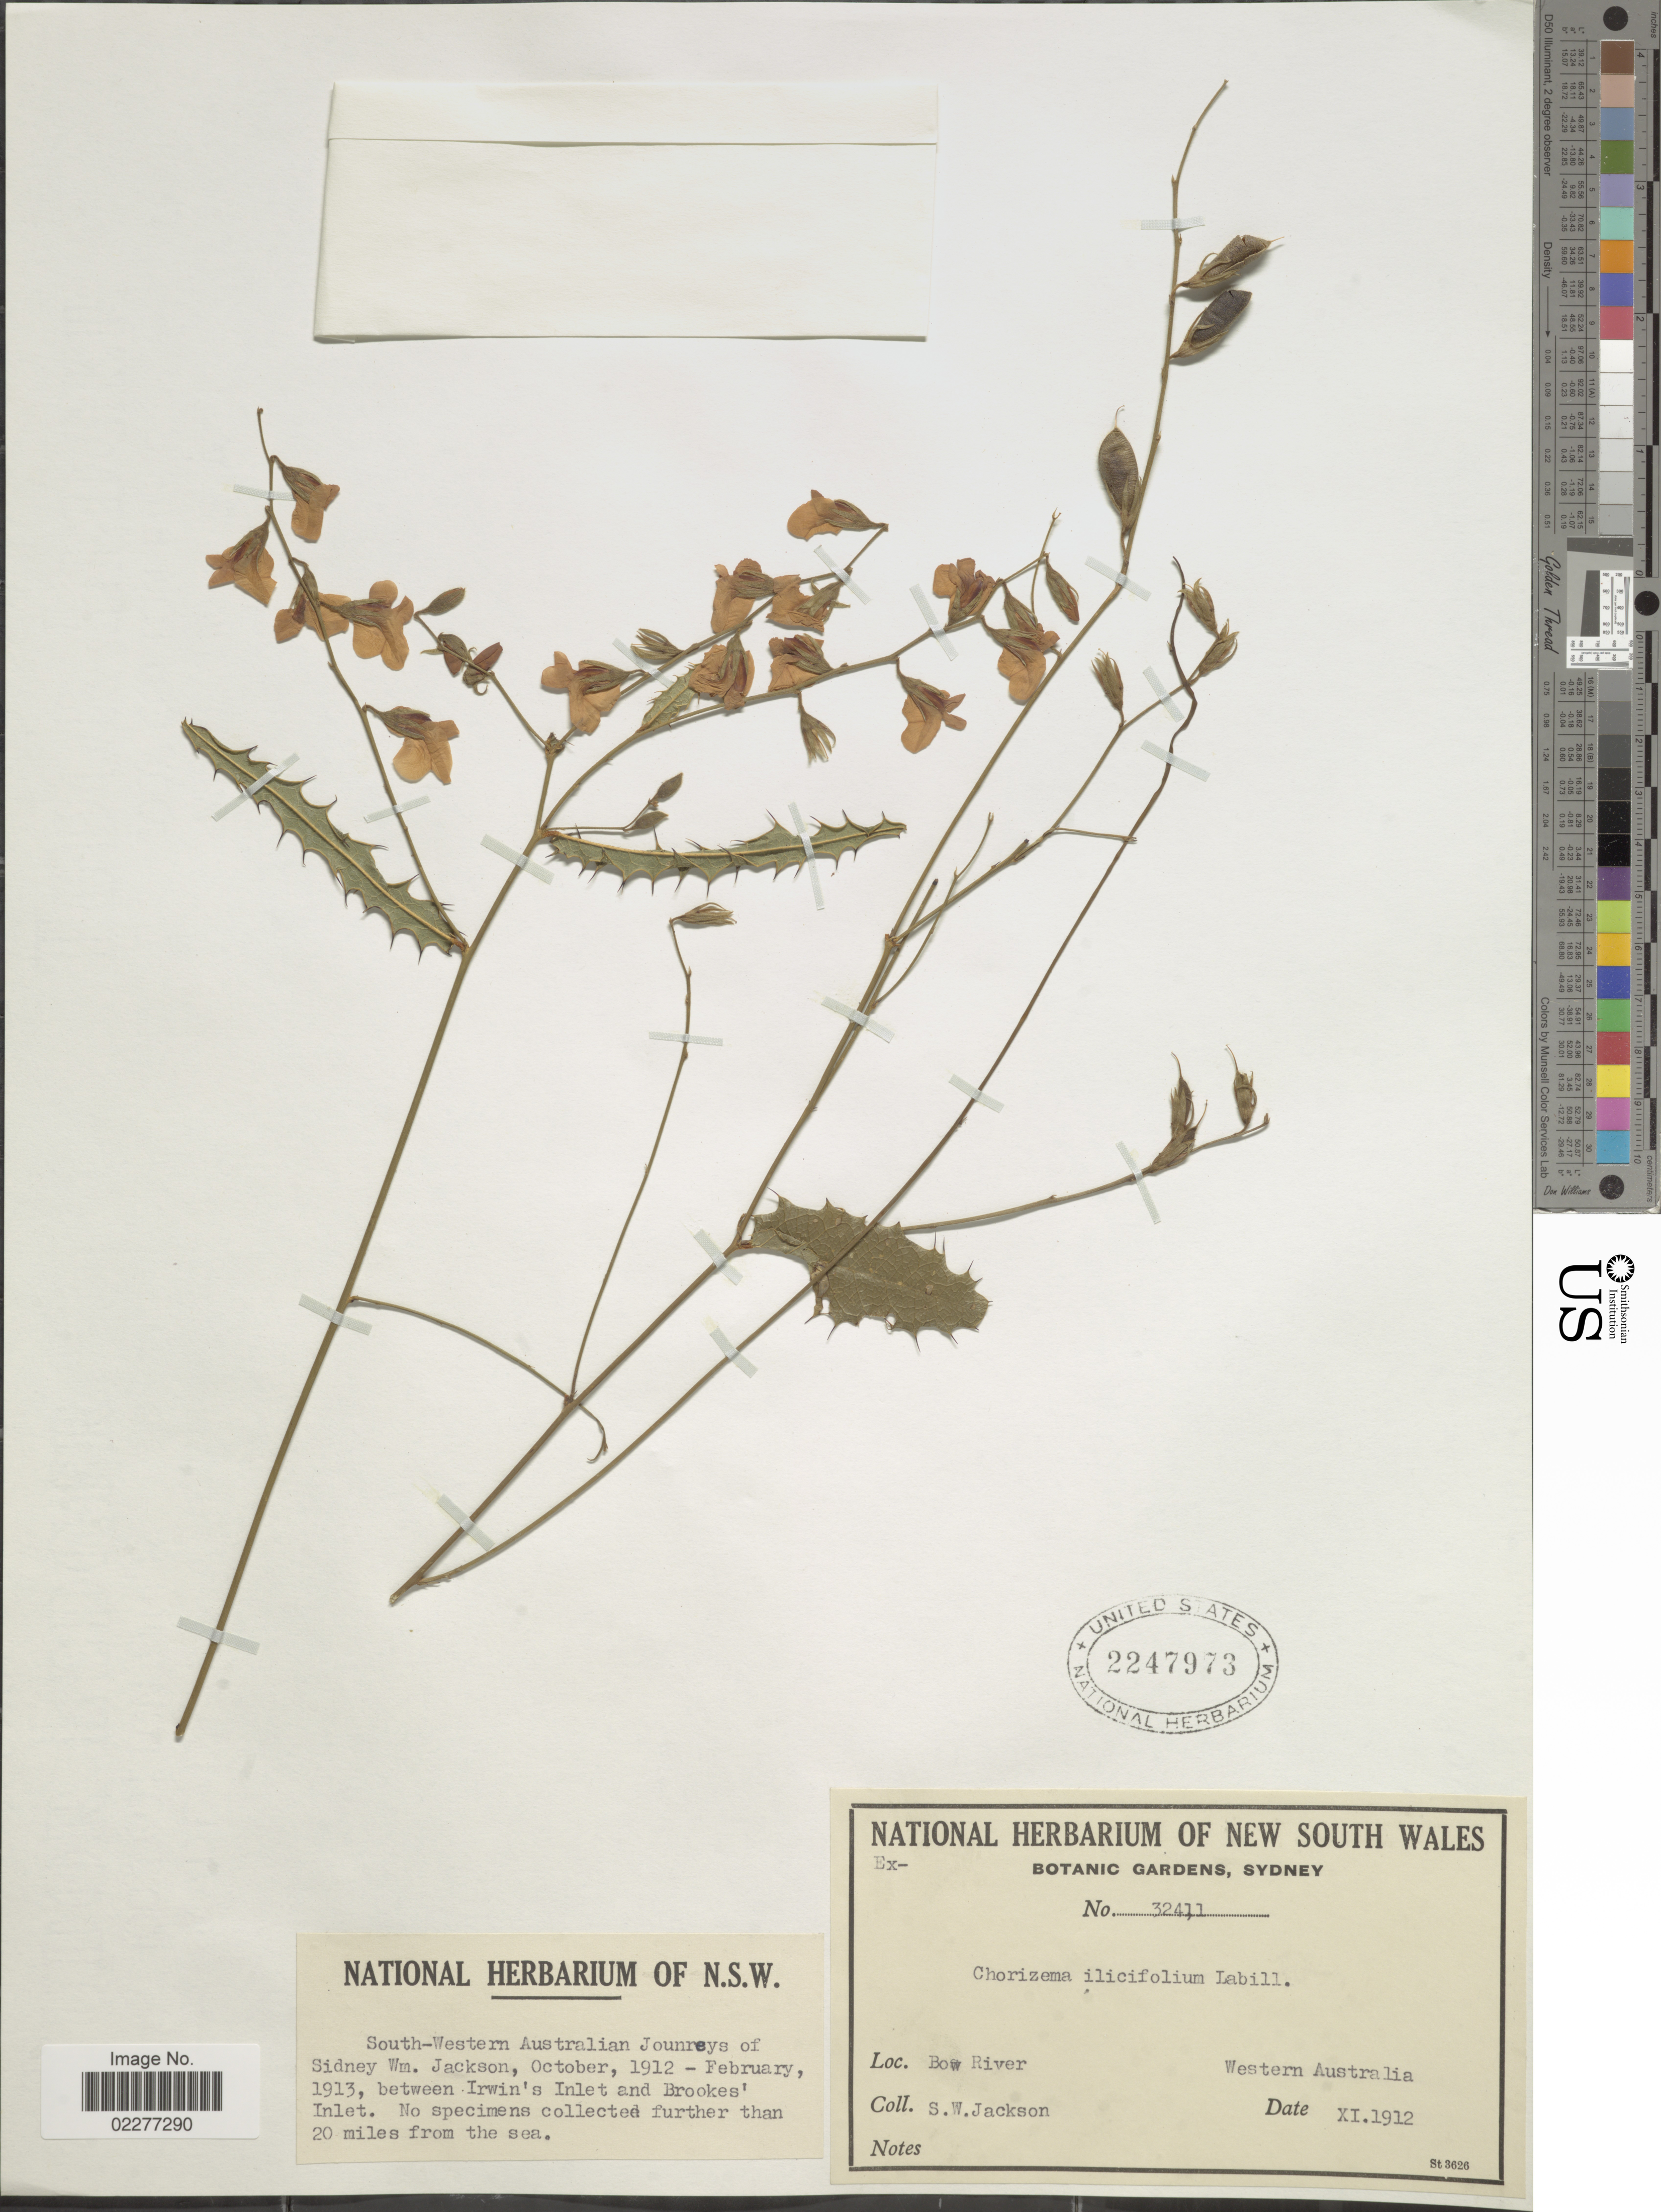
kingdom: Plantae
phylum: Tracheophyta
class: Magnoliopsida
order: Fabales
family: Fabaceae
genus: Chorizema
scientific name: Chorizema ilicifolium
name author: Labill.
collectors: Jackson, S. W.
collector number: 32411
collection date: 1912-11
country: Australia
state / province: Western Australia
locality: Bow River, between Irwin's Inlet and Brookes' Inlet. No specimens collected further than 20 miles from the sea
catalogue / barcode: US 2247973